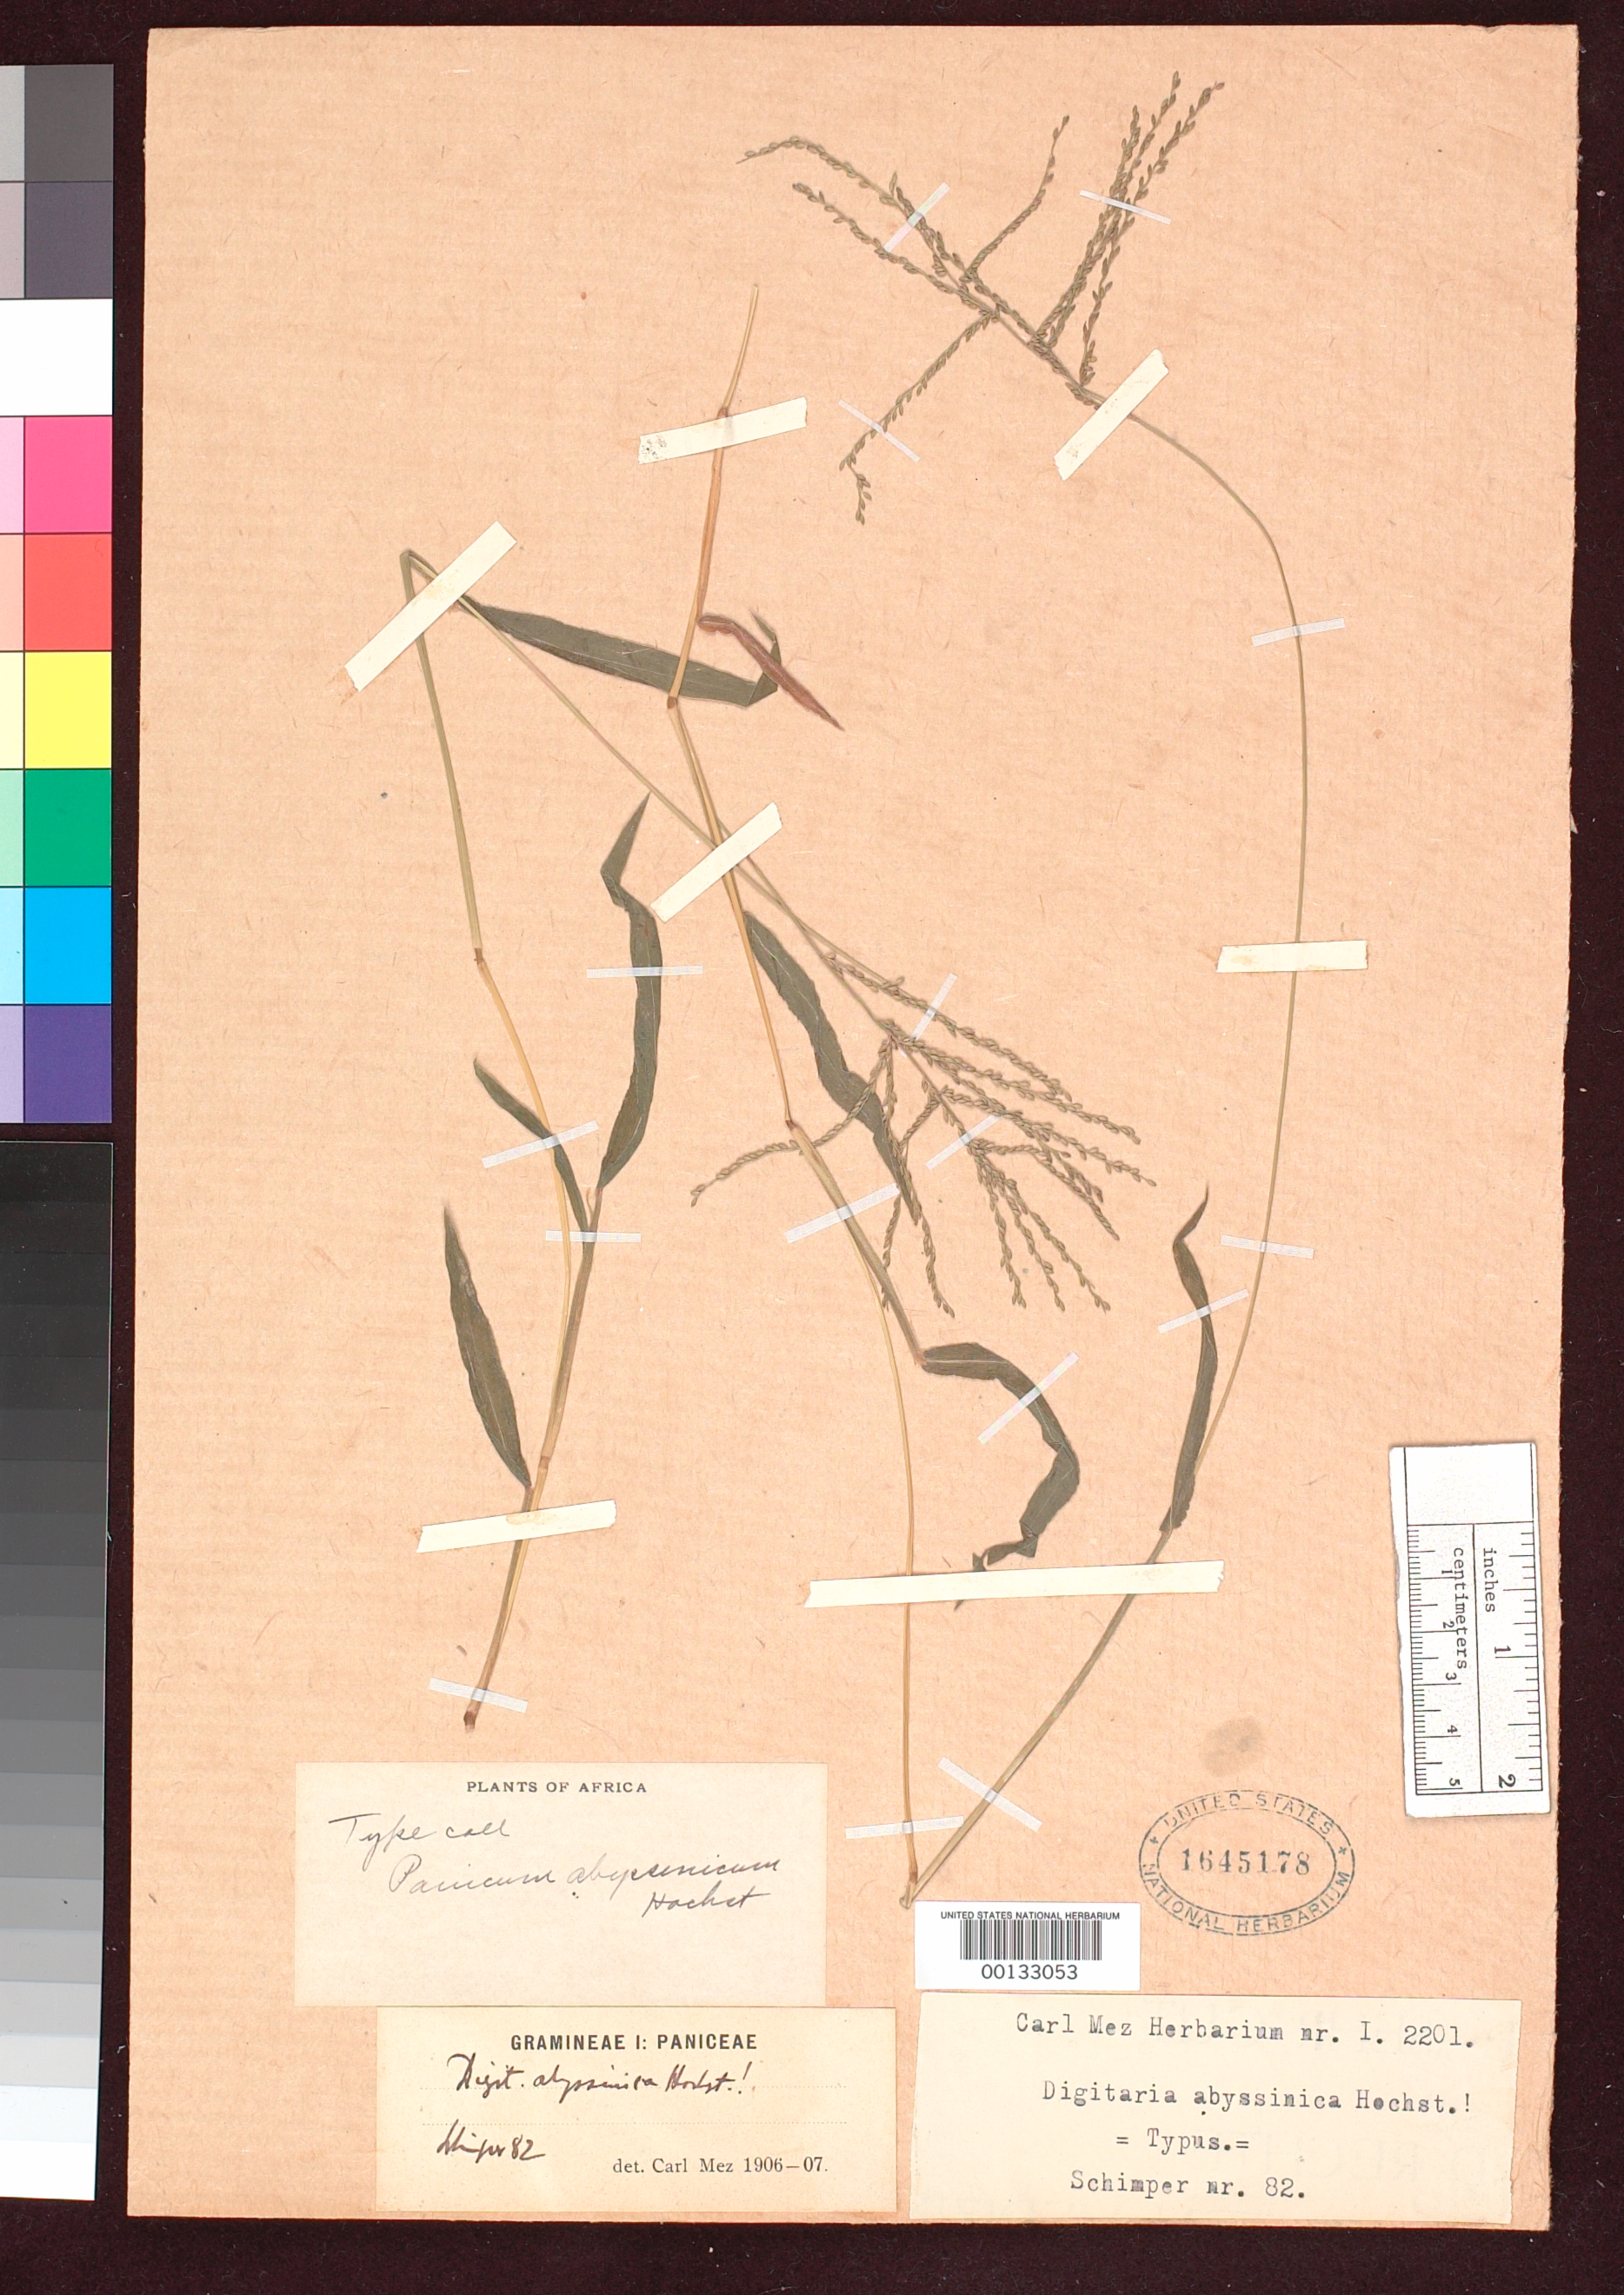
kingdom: Plantae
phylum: Tracheophyta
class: Liliopsida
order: Poales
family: Poaceae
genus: Panicum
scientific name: Panicum abyssinicum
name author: Hochst. ex A. Rich.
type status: Isotype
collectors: G. W. Schimper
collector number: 82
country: Ethiopia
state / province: Tigray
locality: Montis Selleuda in regno Tigre.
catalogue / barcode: US 1645178